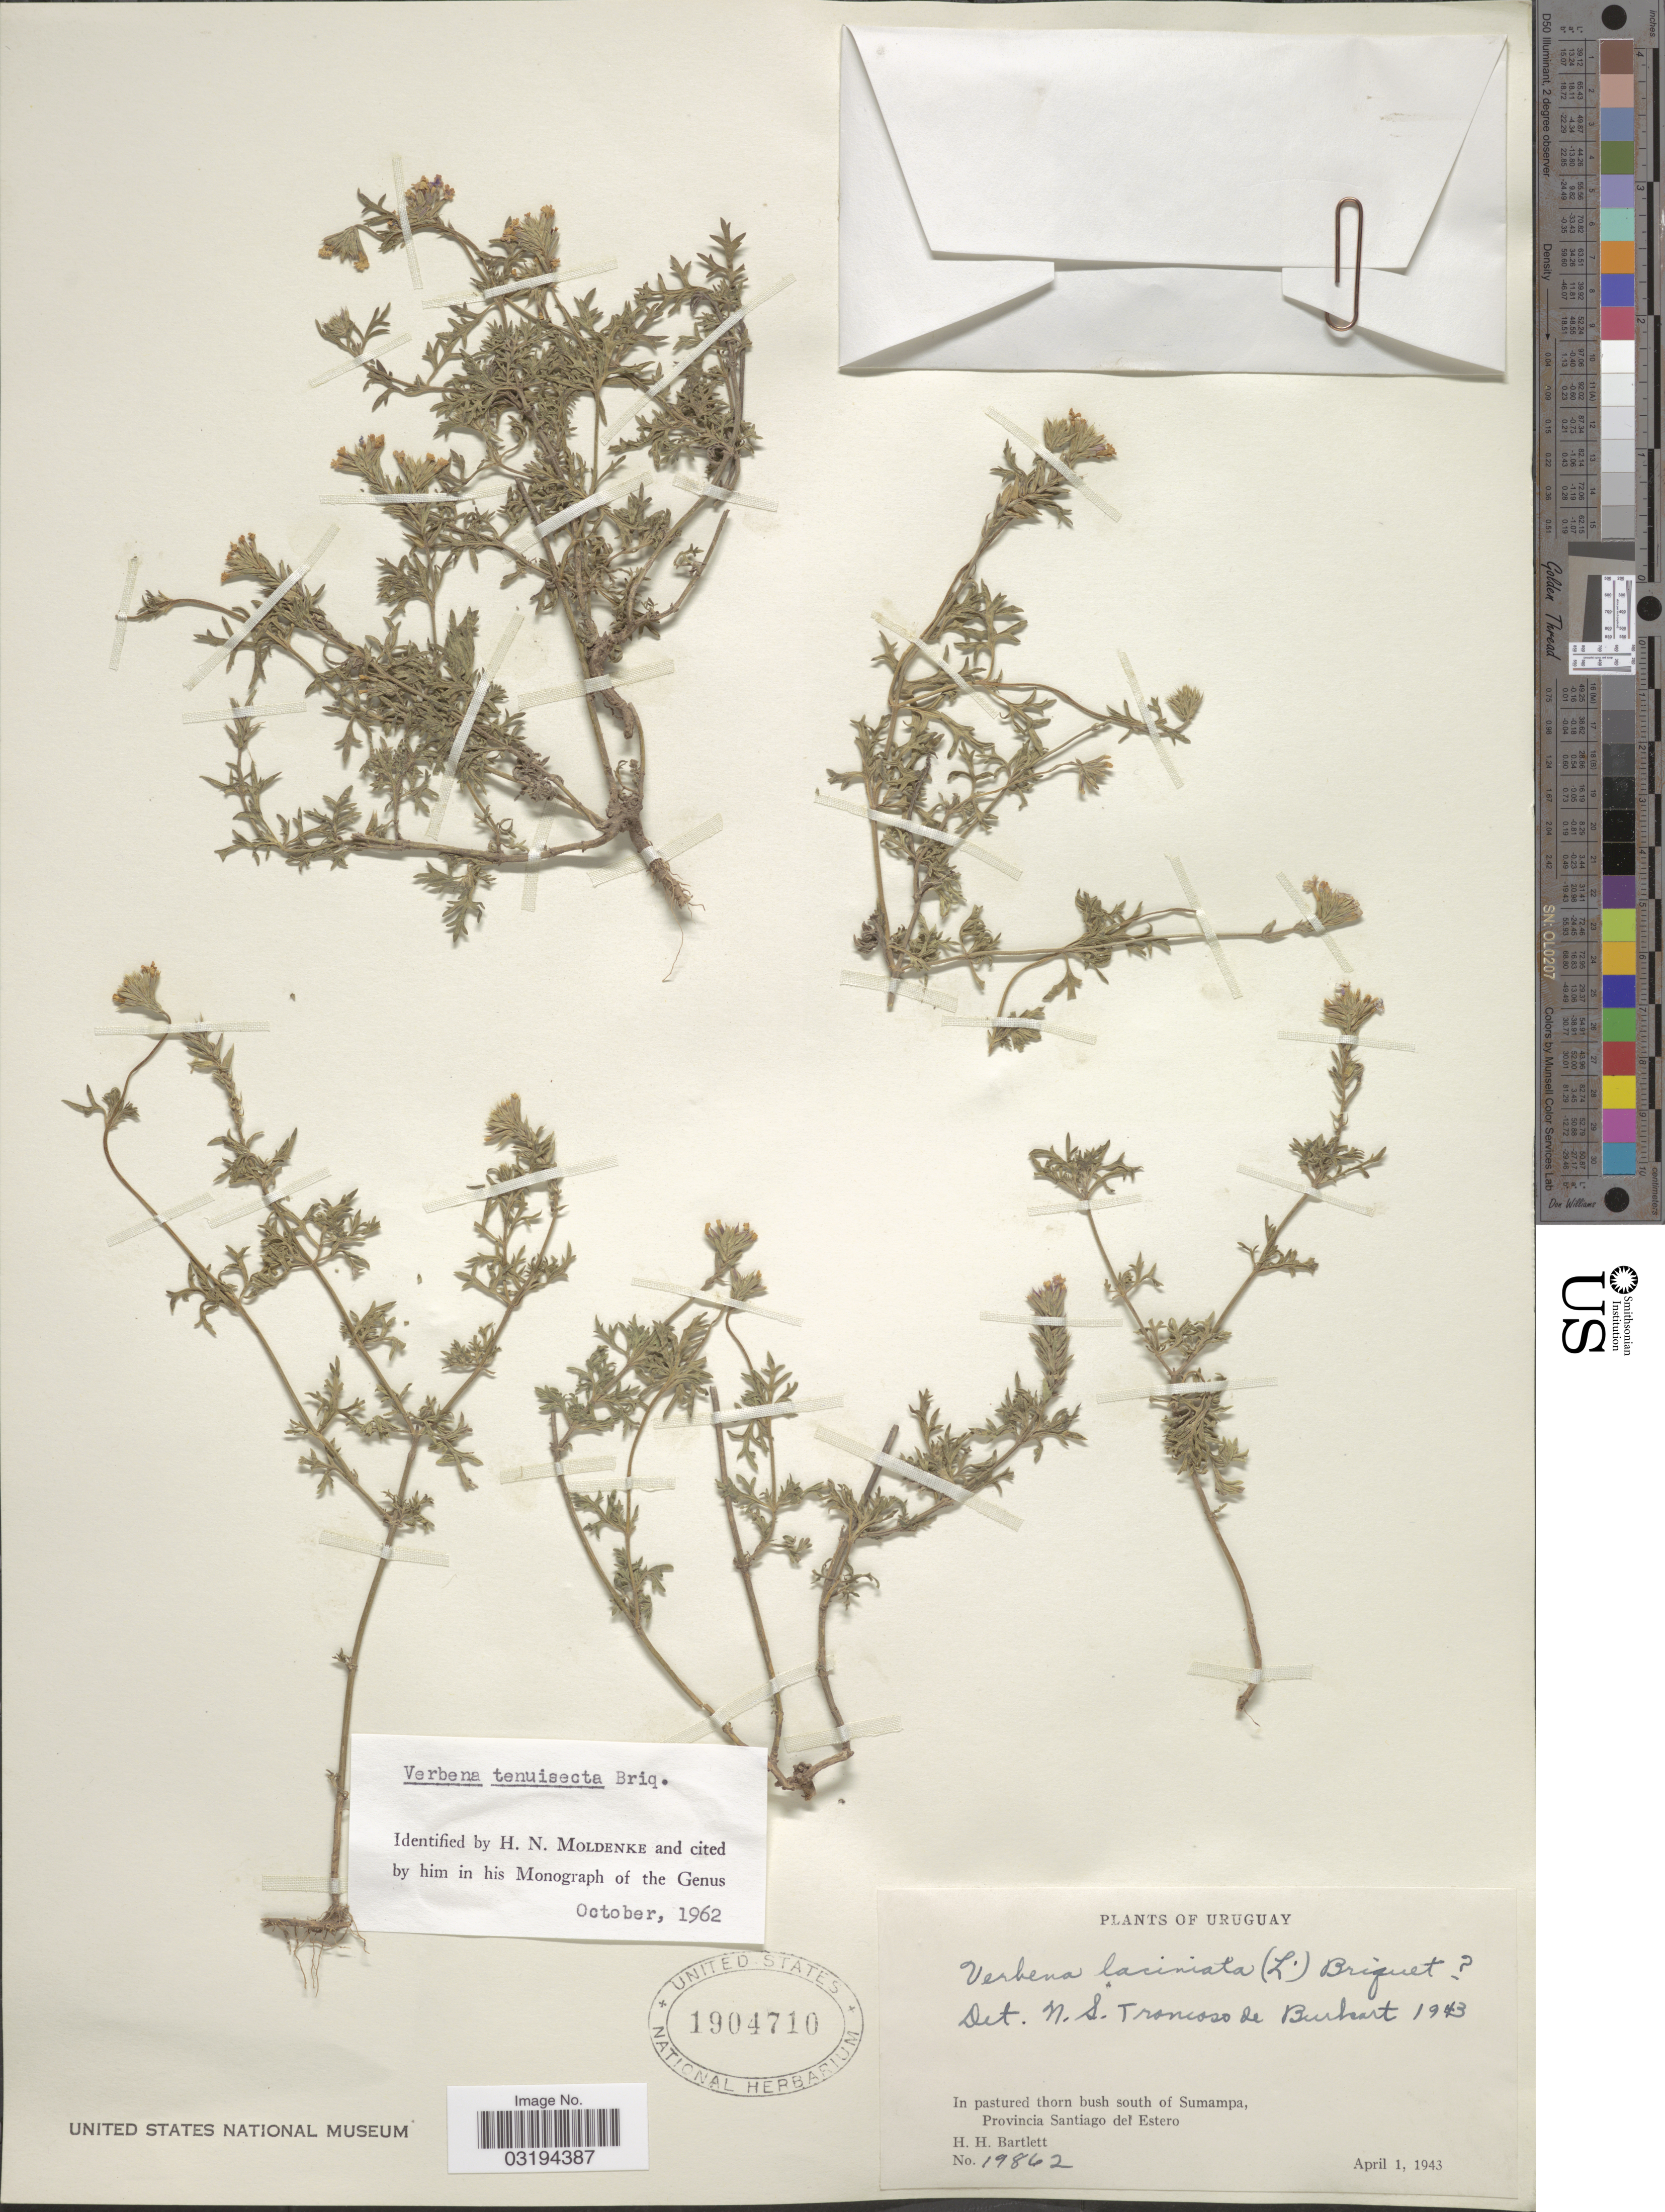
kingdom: Plantae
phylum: Tracheophyta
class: Magnoliopsida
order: Lamiales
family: Verbenaceae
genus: Verbena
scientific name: Verbena tenuisecta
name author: Briq.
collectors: H. H. Bartlett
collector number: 19862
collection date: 1943-04-01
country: Argentina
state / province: Santiago del Estero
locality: In pastured thorn bush south of Sumampa.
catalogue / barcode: US 1904710